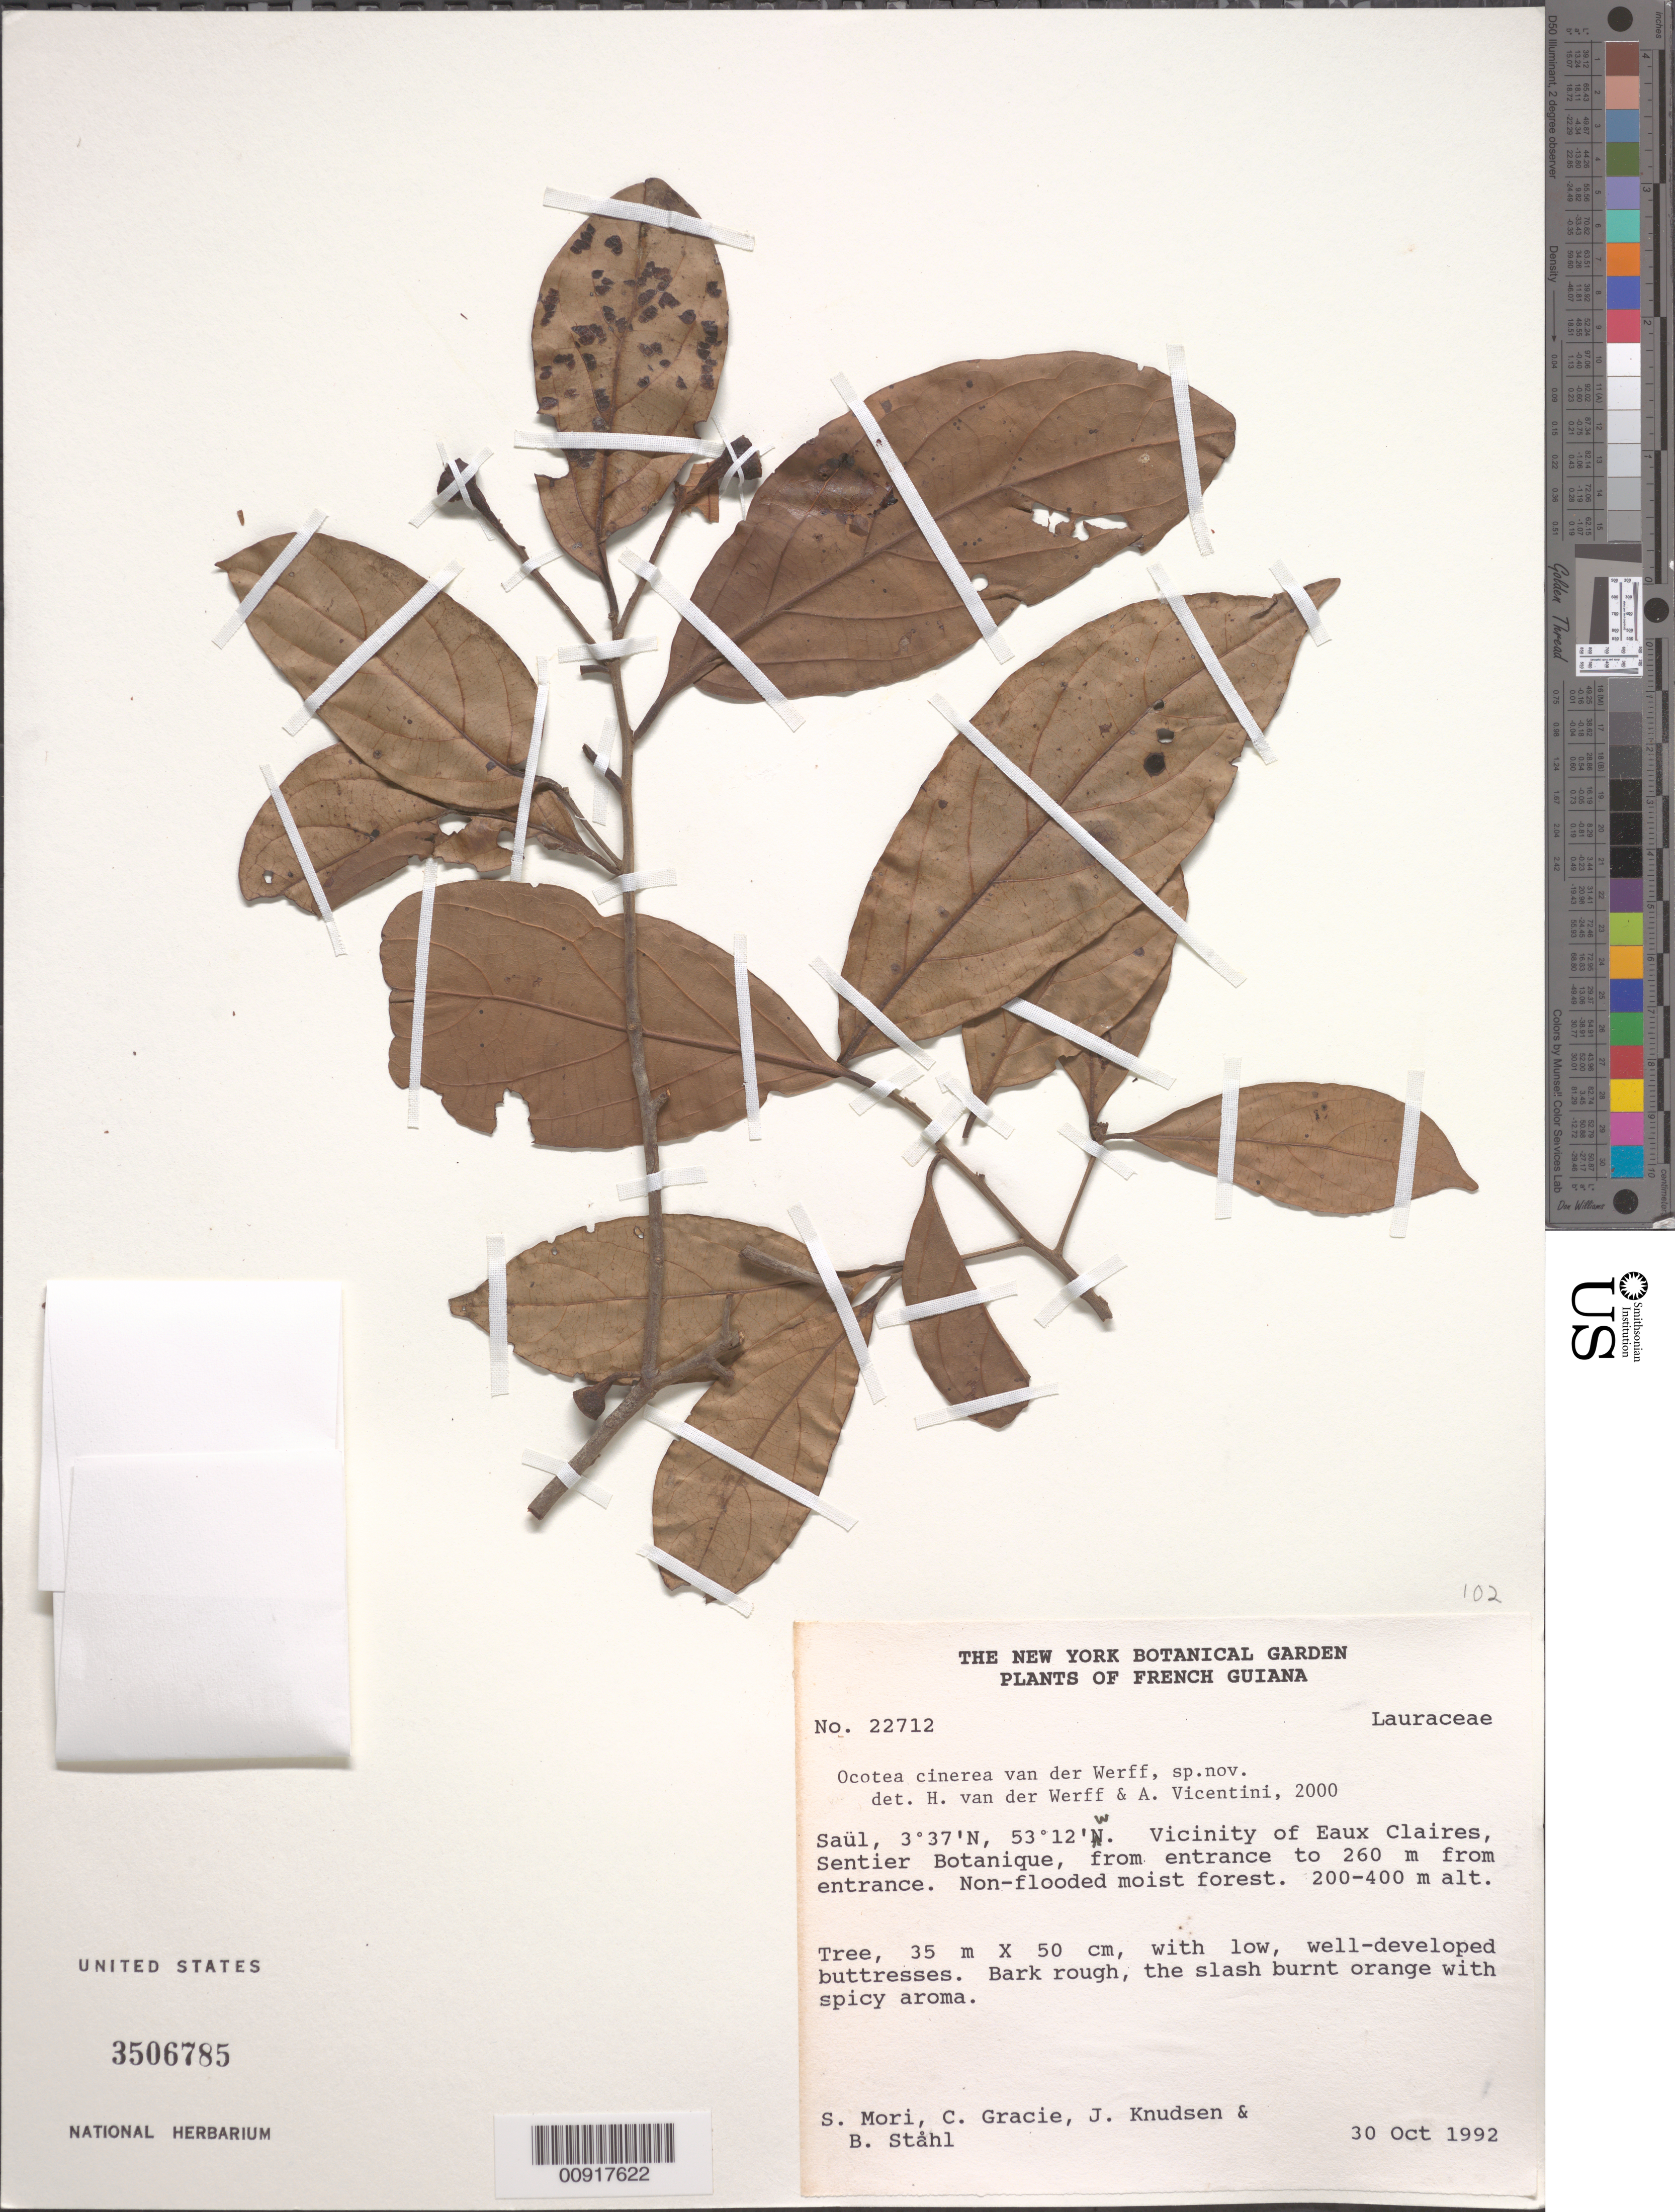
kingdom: Plantae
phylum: Tracheophyta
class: Magnoliopsida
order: Laurales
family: Lauraceae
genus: Ocotea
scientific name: Ocotea cinerea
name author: van der Werff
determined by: van der Werff, H.; Vicentini, A.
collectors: S. Mori, C. A. Gracie, J. Knudsen & B. Ståhl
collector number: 22712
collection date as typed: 30-Oct-92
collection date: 1992-10-30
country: French Guiana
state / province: Saint-Laurent-du-Maroni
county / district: Saül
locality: Saül, vicinity of Eaux Claires, Sentier Botanique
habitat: Non-flooded moist forest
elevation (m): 200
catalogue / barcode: US 3506785